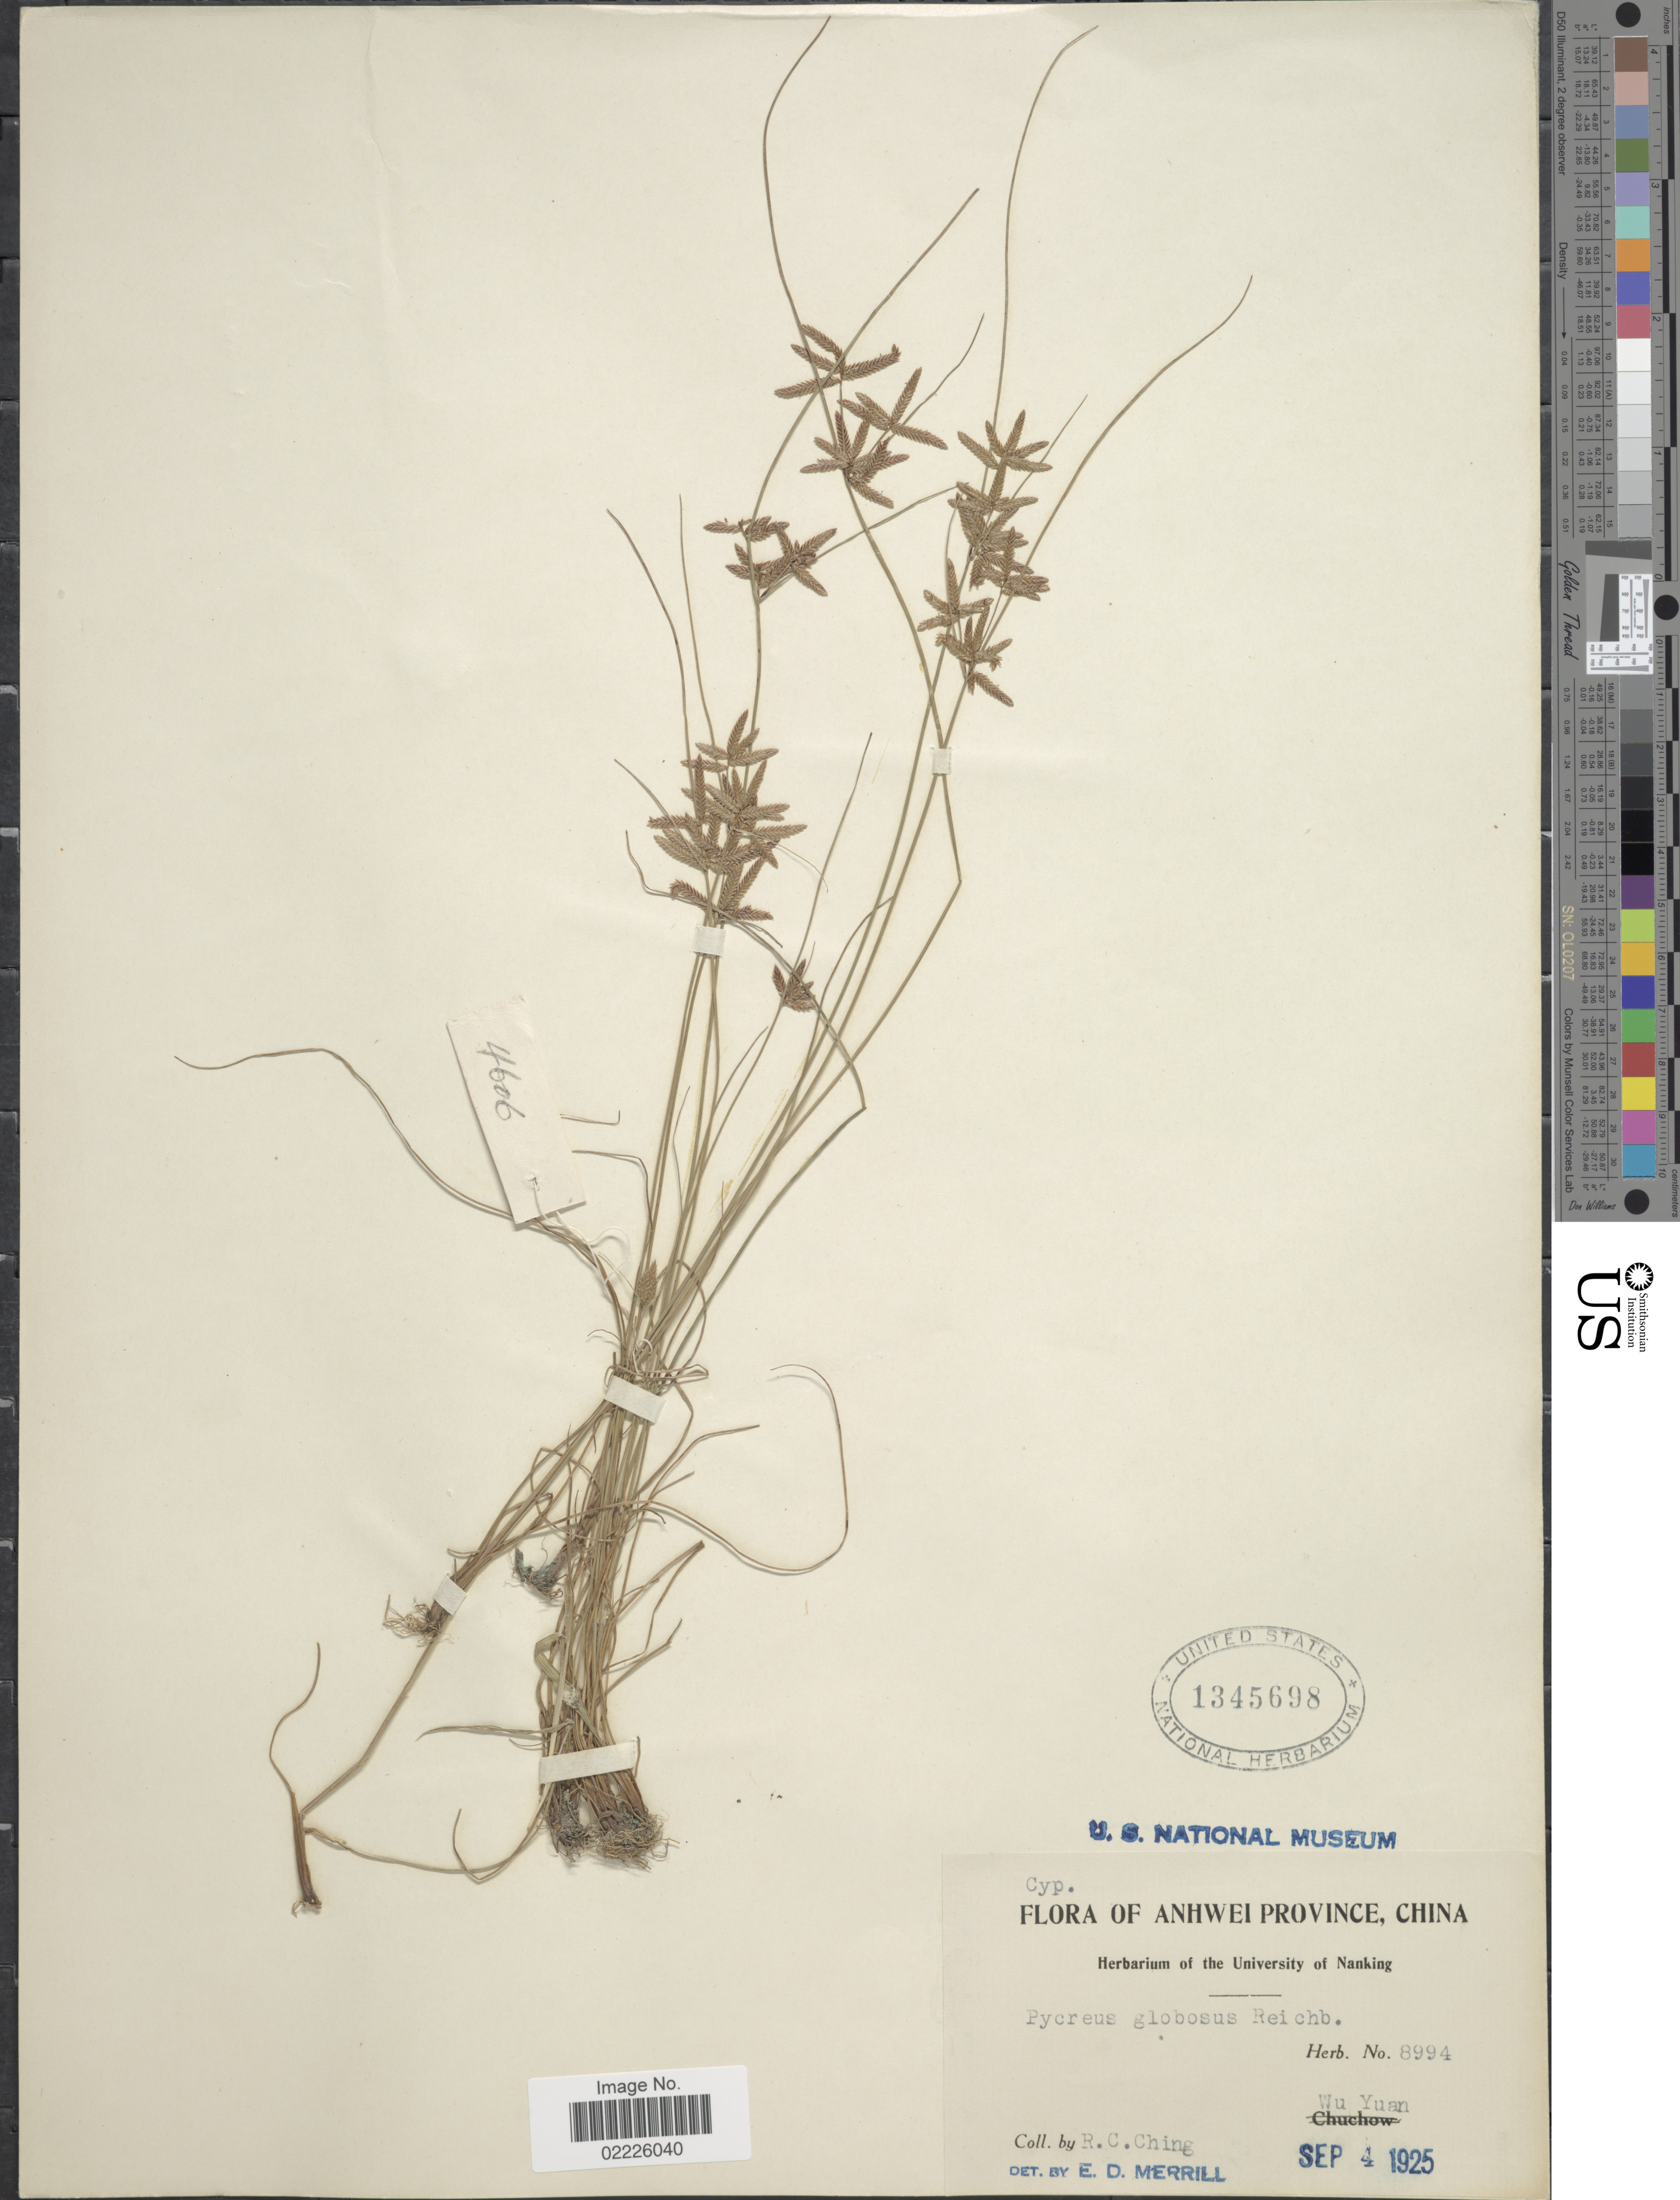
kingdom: Plantae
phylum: Tracheophyta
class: Liliopsida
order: Poales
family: Cyperaceae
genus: Cyperus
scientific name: Cyperus flavidus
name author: Retz.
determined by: Strong, Mark T., (BOT), Smithsonian Institution - National Museum of Natural History (UNITED STATES)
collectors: R. C. Ching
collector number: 8994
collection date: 1925-09-04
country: China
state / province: Anhui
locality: Ahnwei Province, China, Wu Yuan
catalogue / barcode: US 1345698